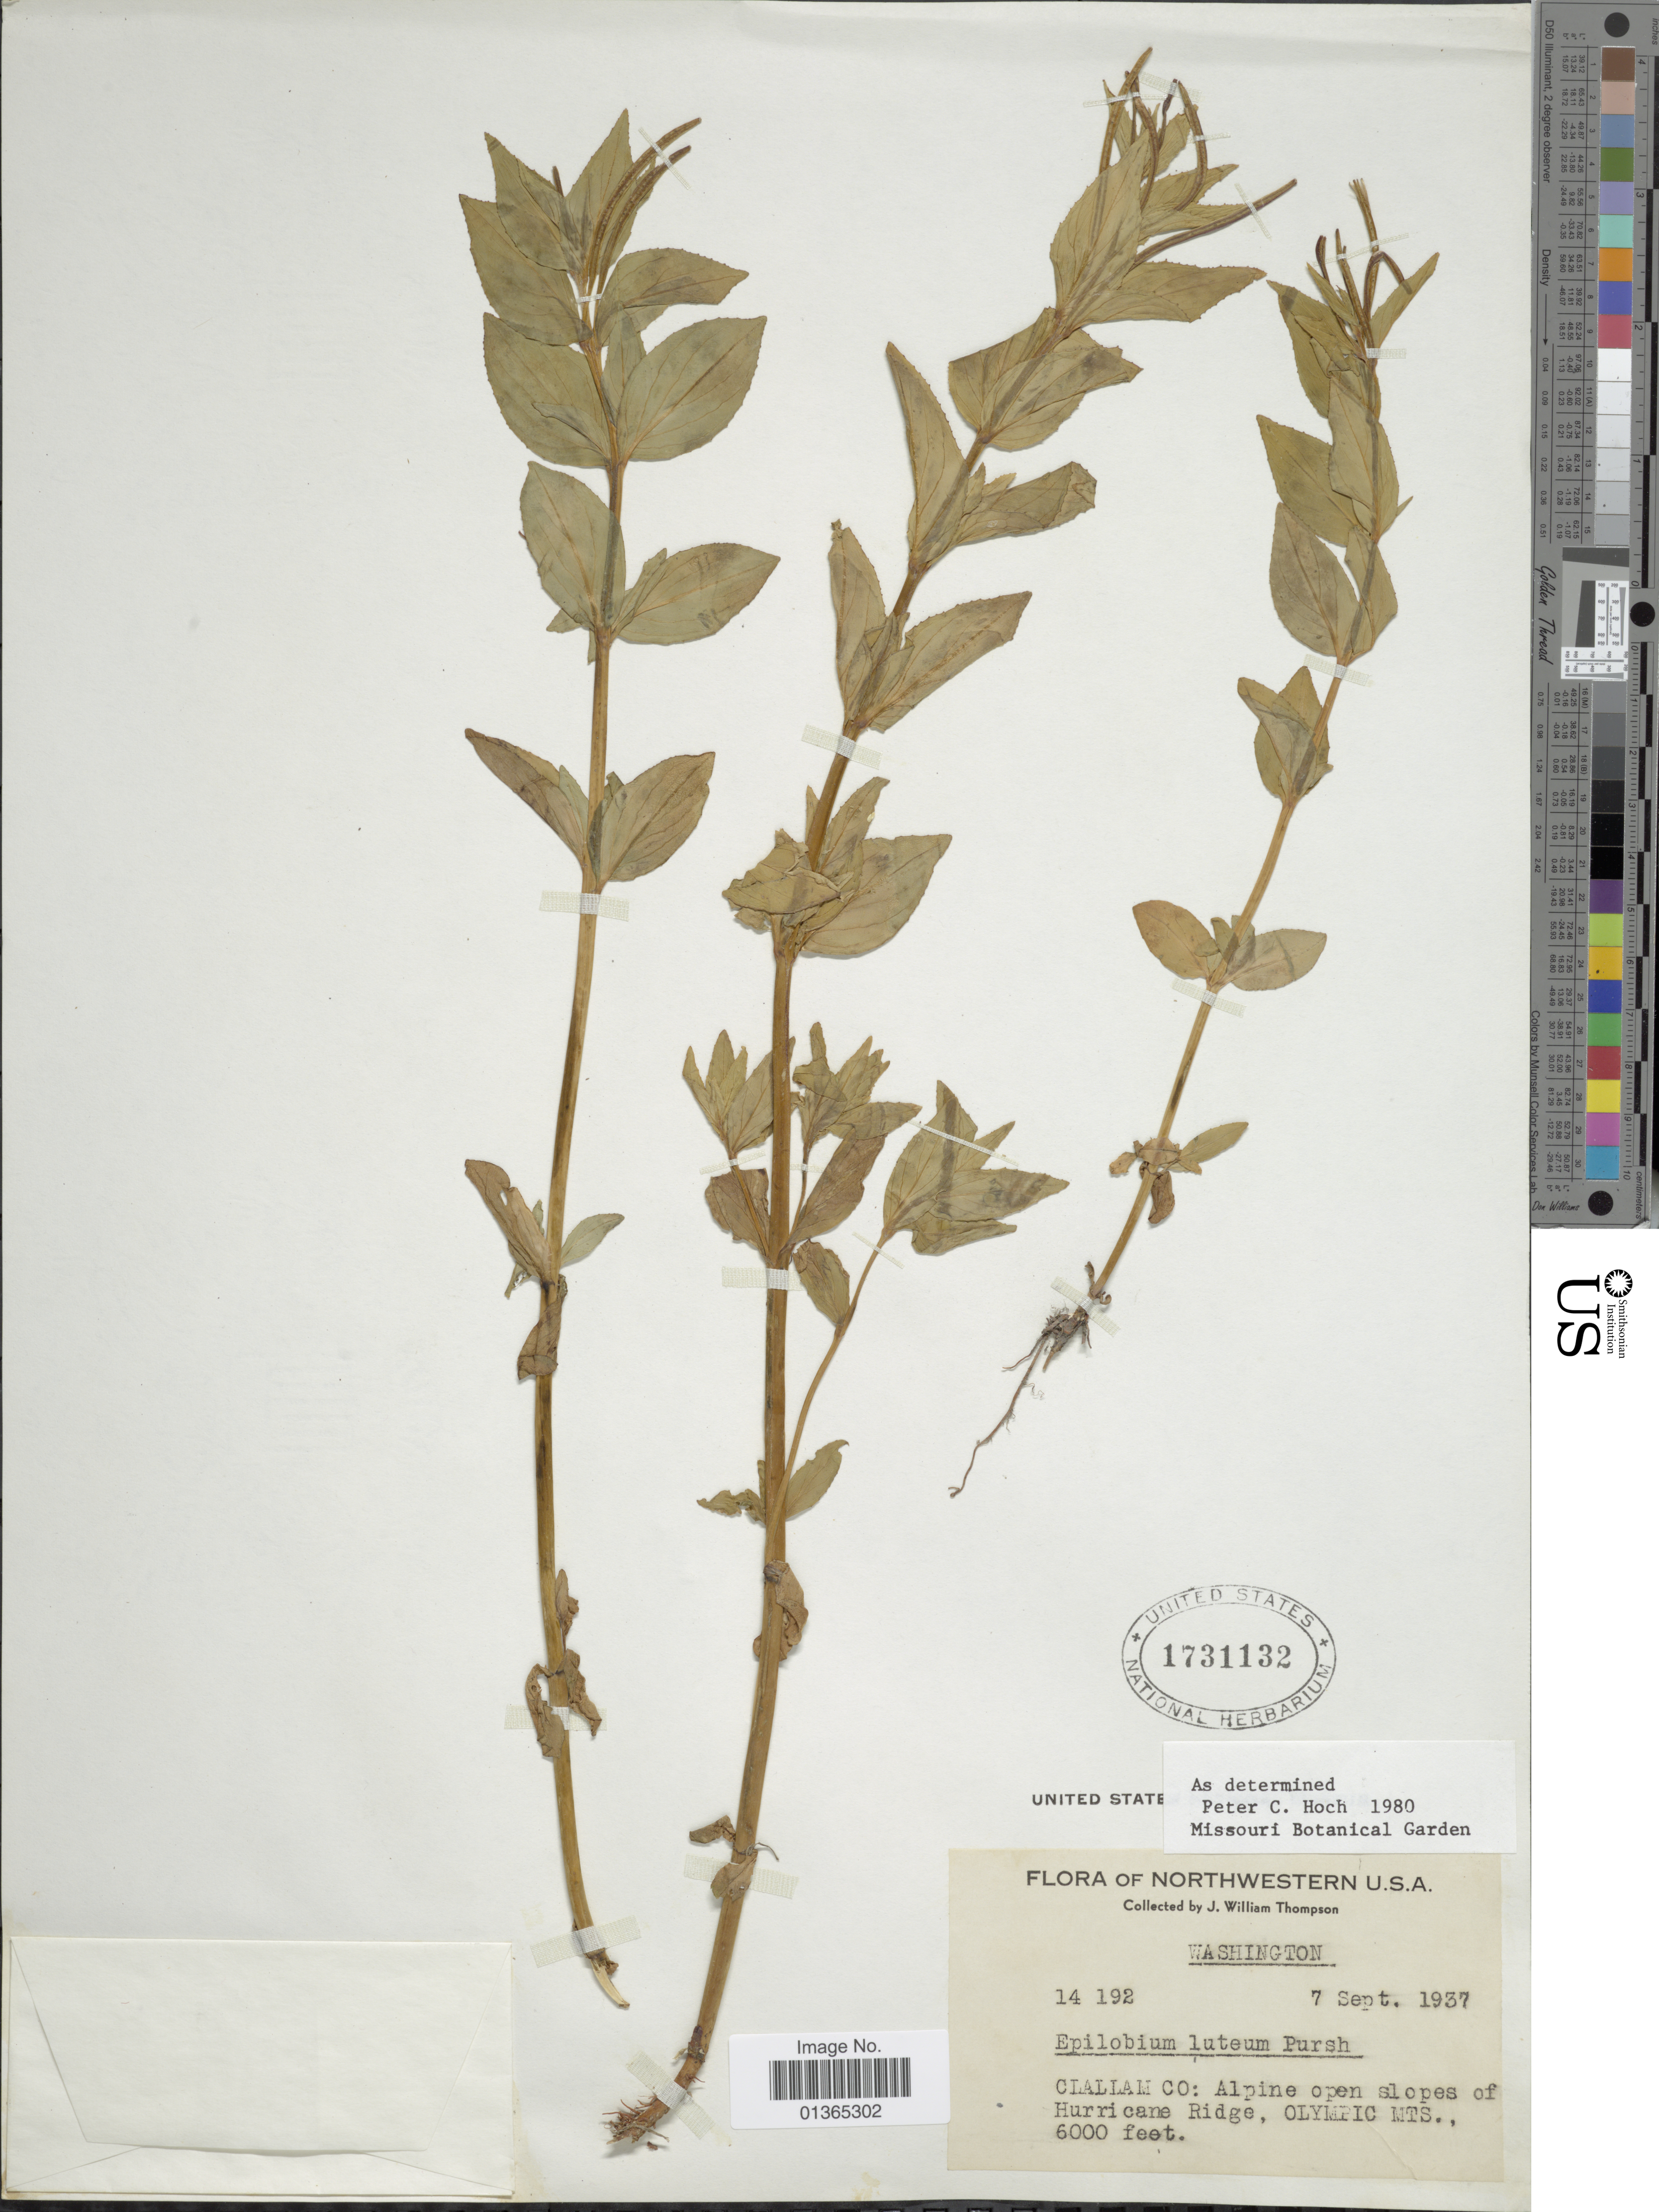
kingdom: Plantae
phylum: Tracheophyta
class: Magnoliopsida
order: Myrtales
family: Onagraceae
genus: Epilobium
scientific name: Epilobium luteum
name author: Pursh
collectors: J. W. Thompson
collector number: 14192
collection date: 1937-09-07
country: United States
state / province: Washington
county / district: Clallam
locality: Clallam Co: Alpine open slopes of Hurricane Ridge, Olympic Mts.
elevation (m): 1829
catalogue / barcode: US 1731132